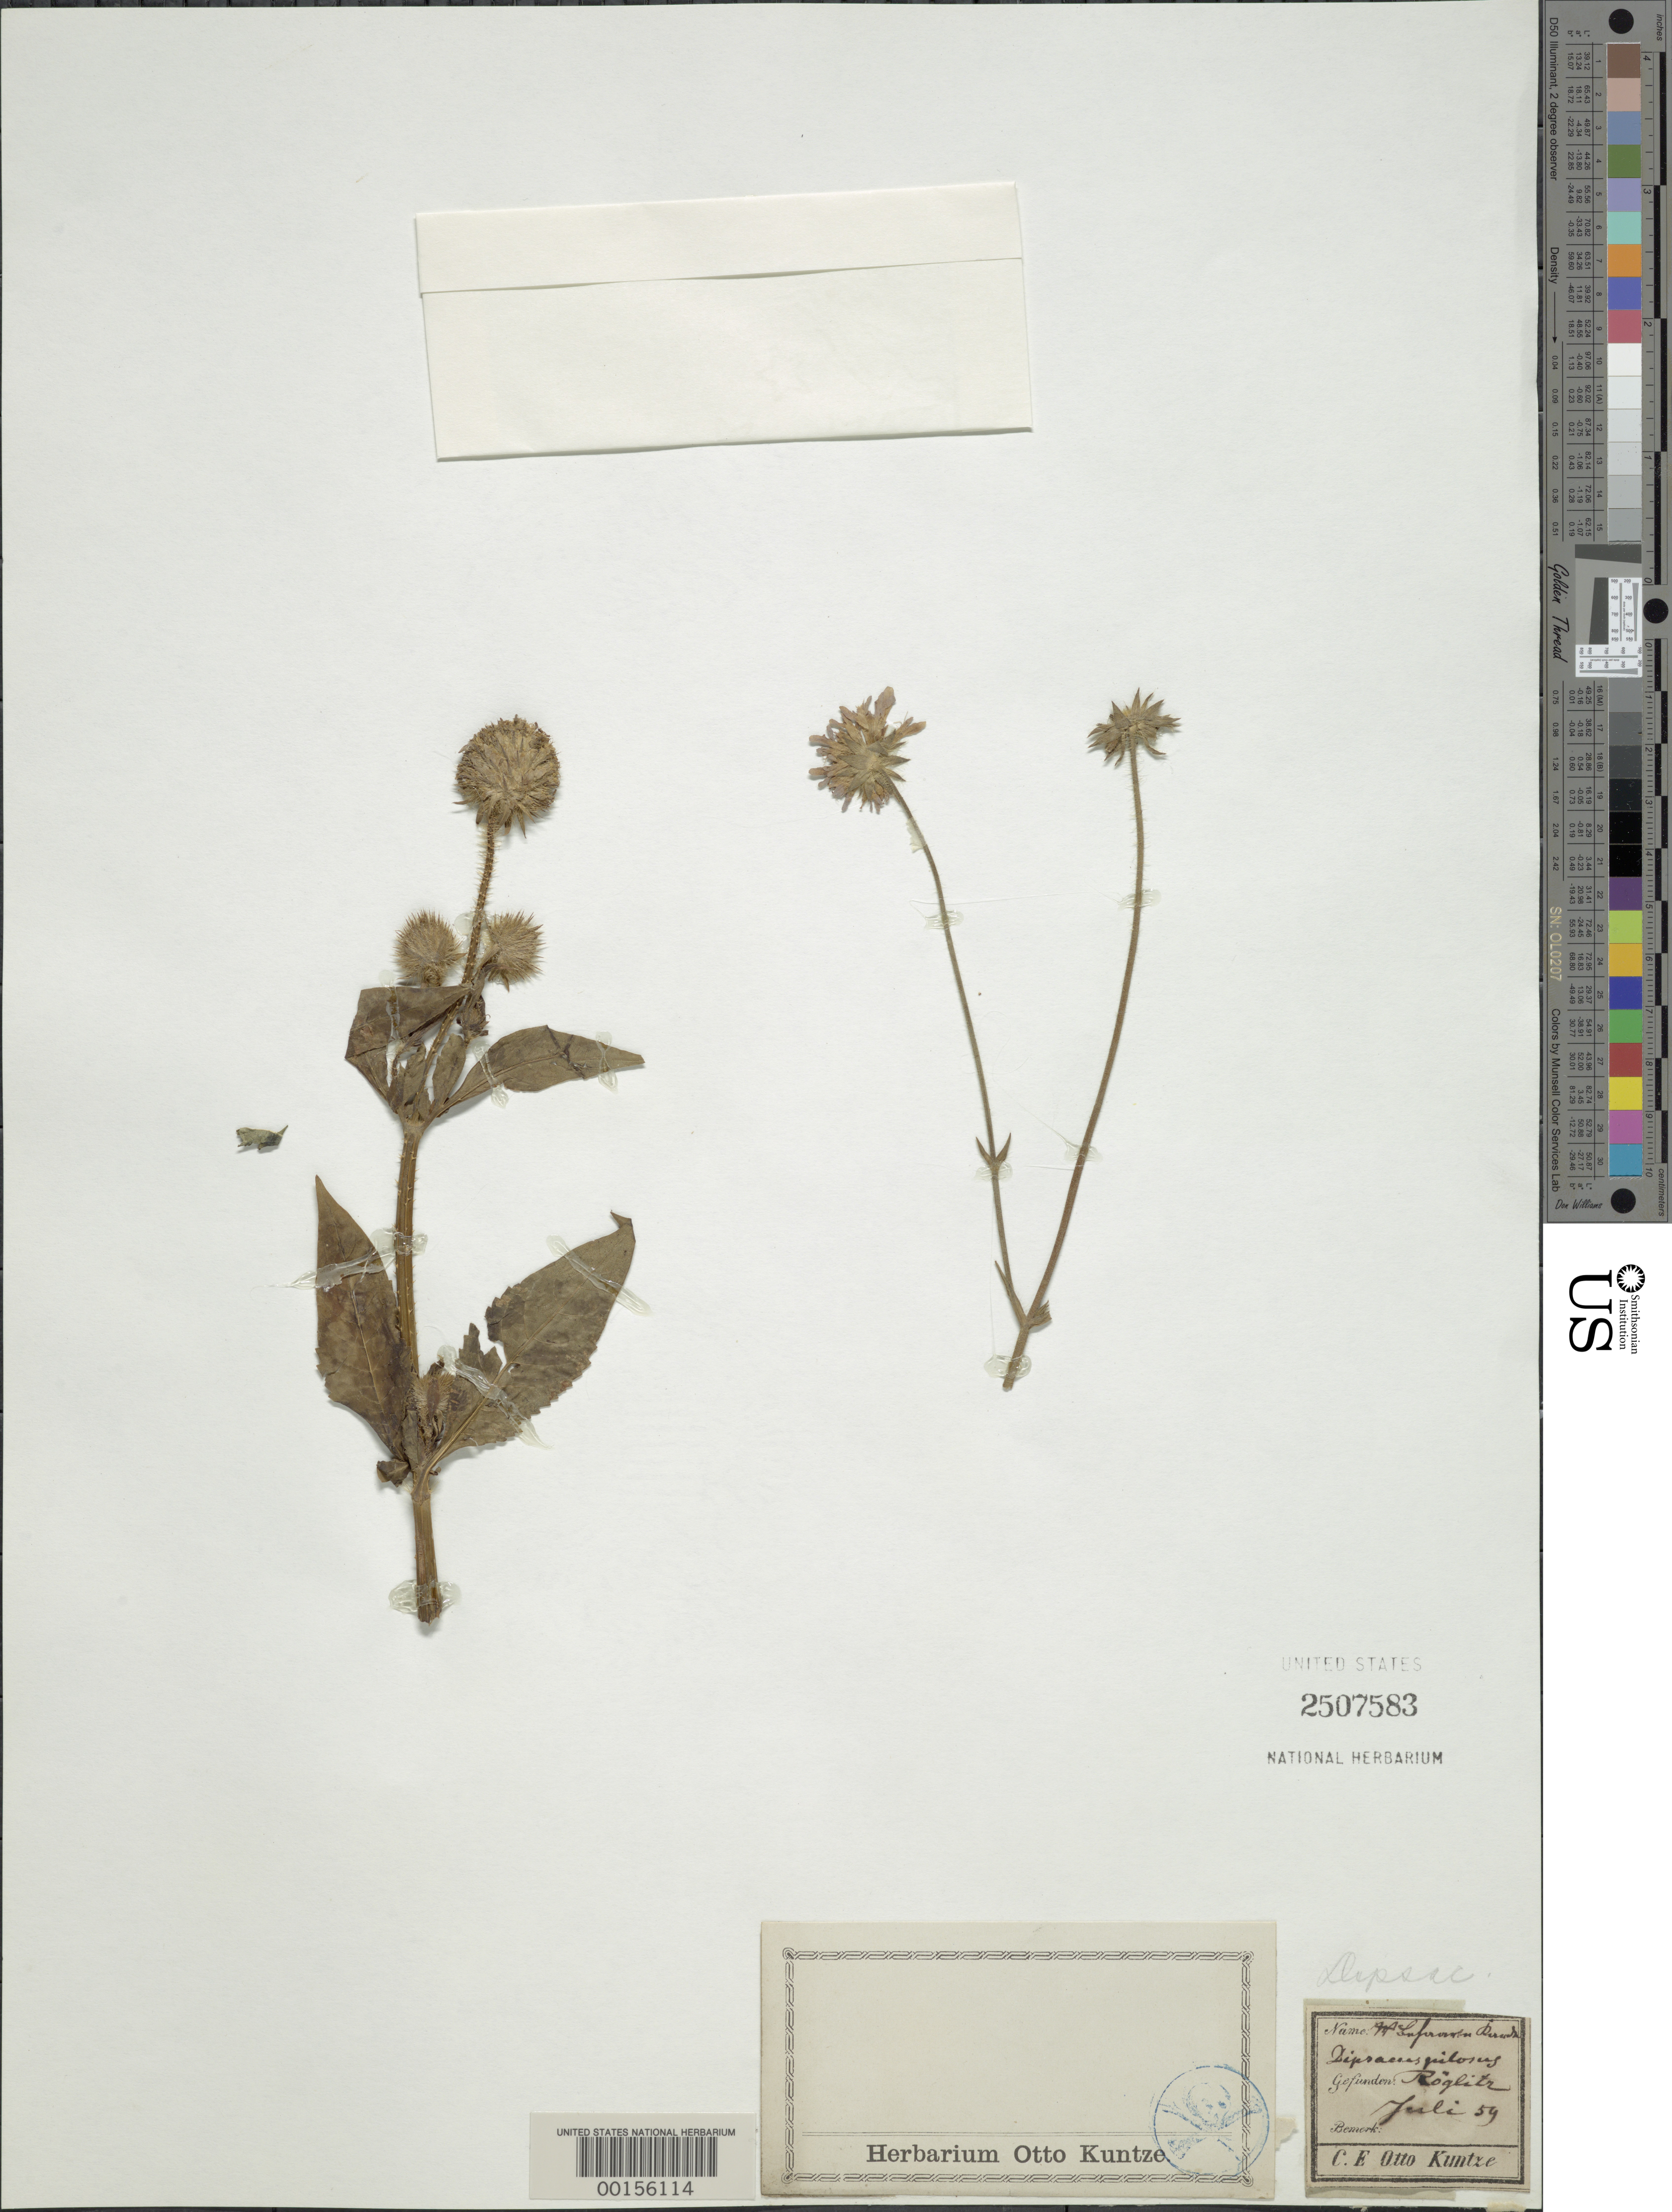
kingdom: Plantae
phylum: Tracheophyta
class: Magnoliopsida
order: Dipsacales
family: Caprifoliaceae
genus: Dipsacus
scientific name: Dipsacus pilosus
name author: L.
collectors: C.E.O. Kuntze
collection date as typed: Jul 1859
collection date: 1859-07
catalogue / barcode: US 2507583